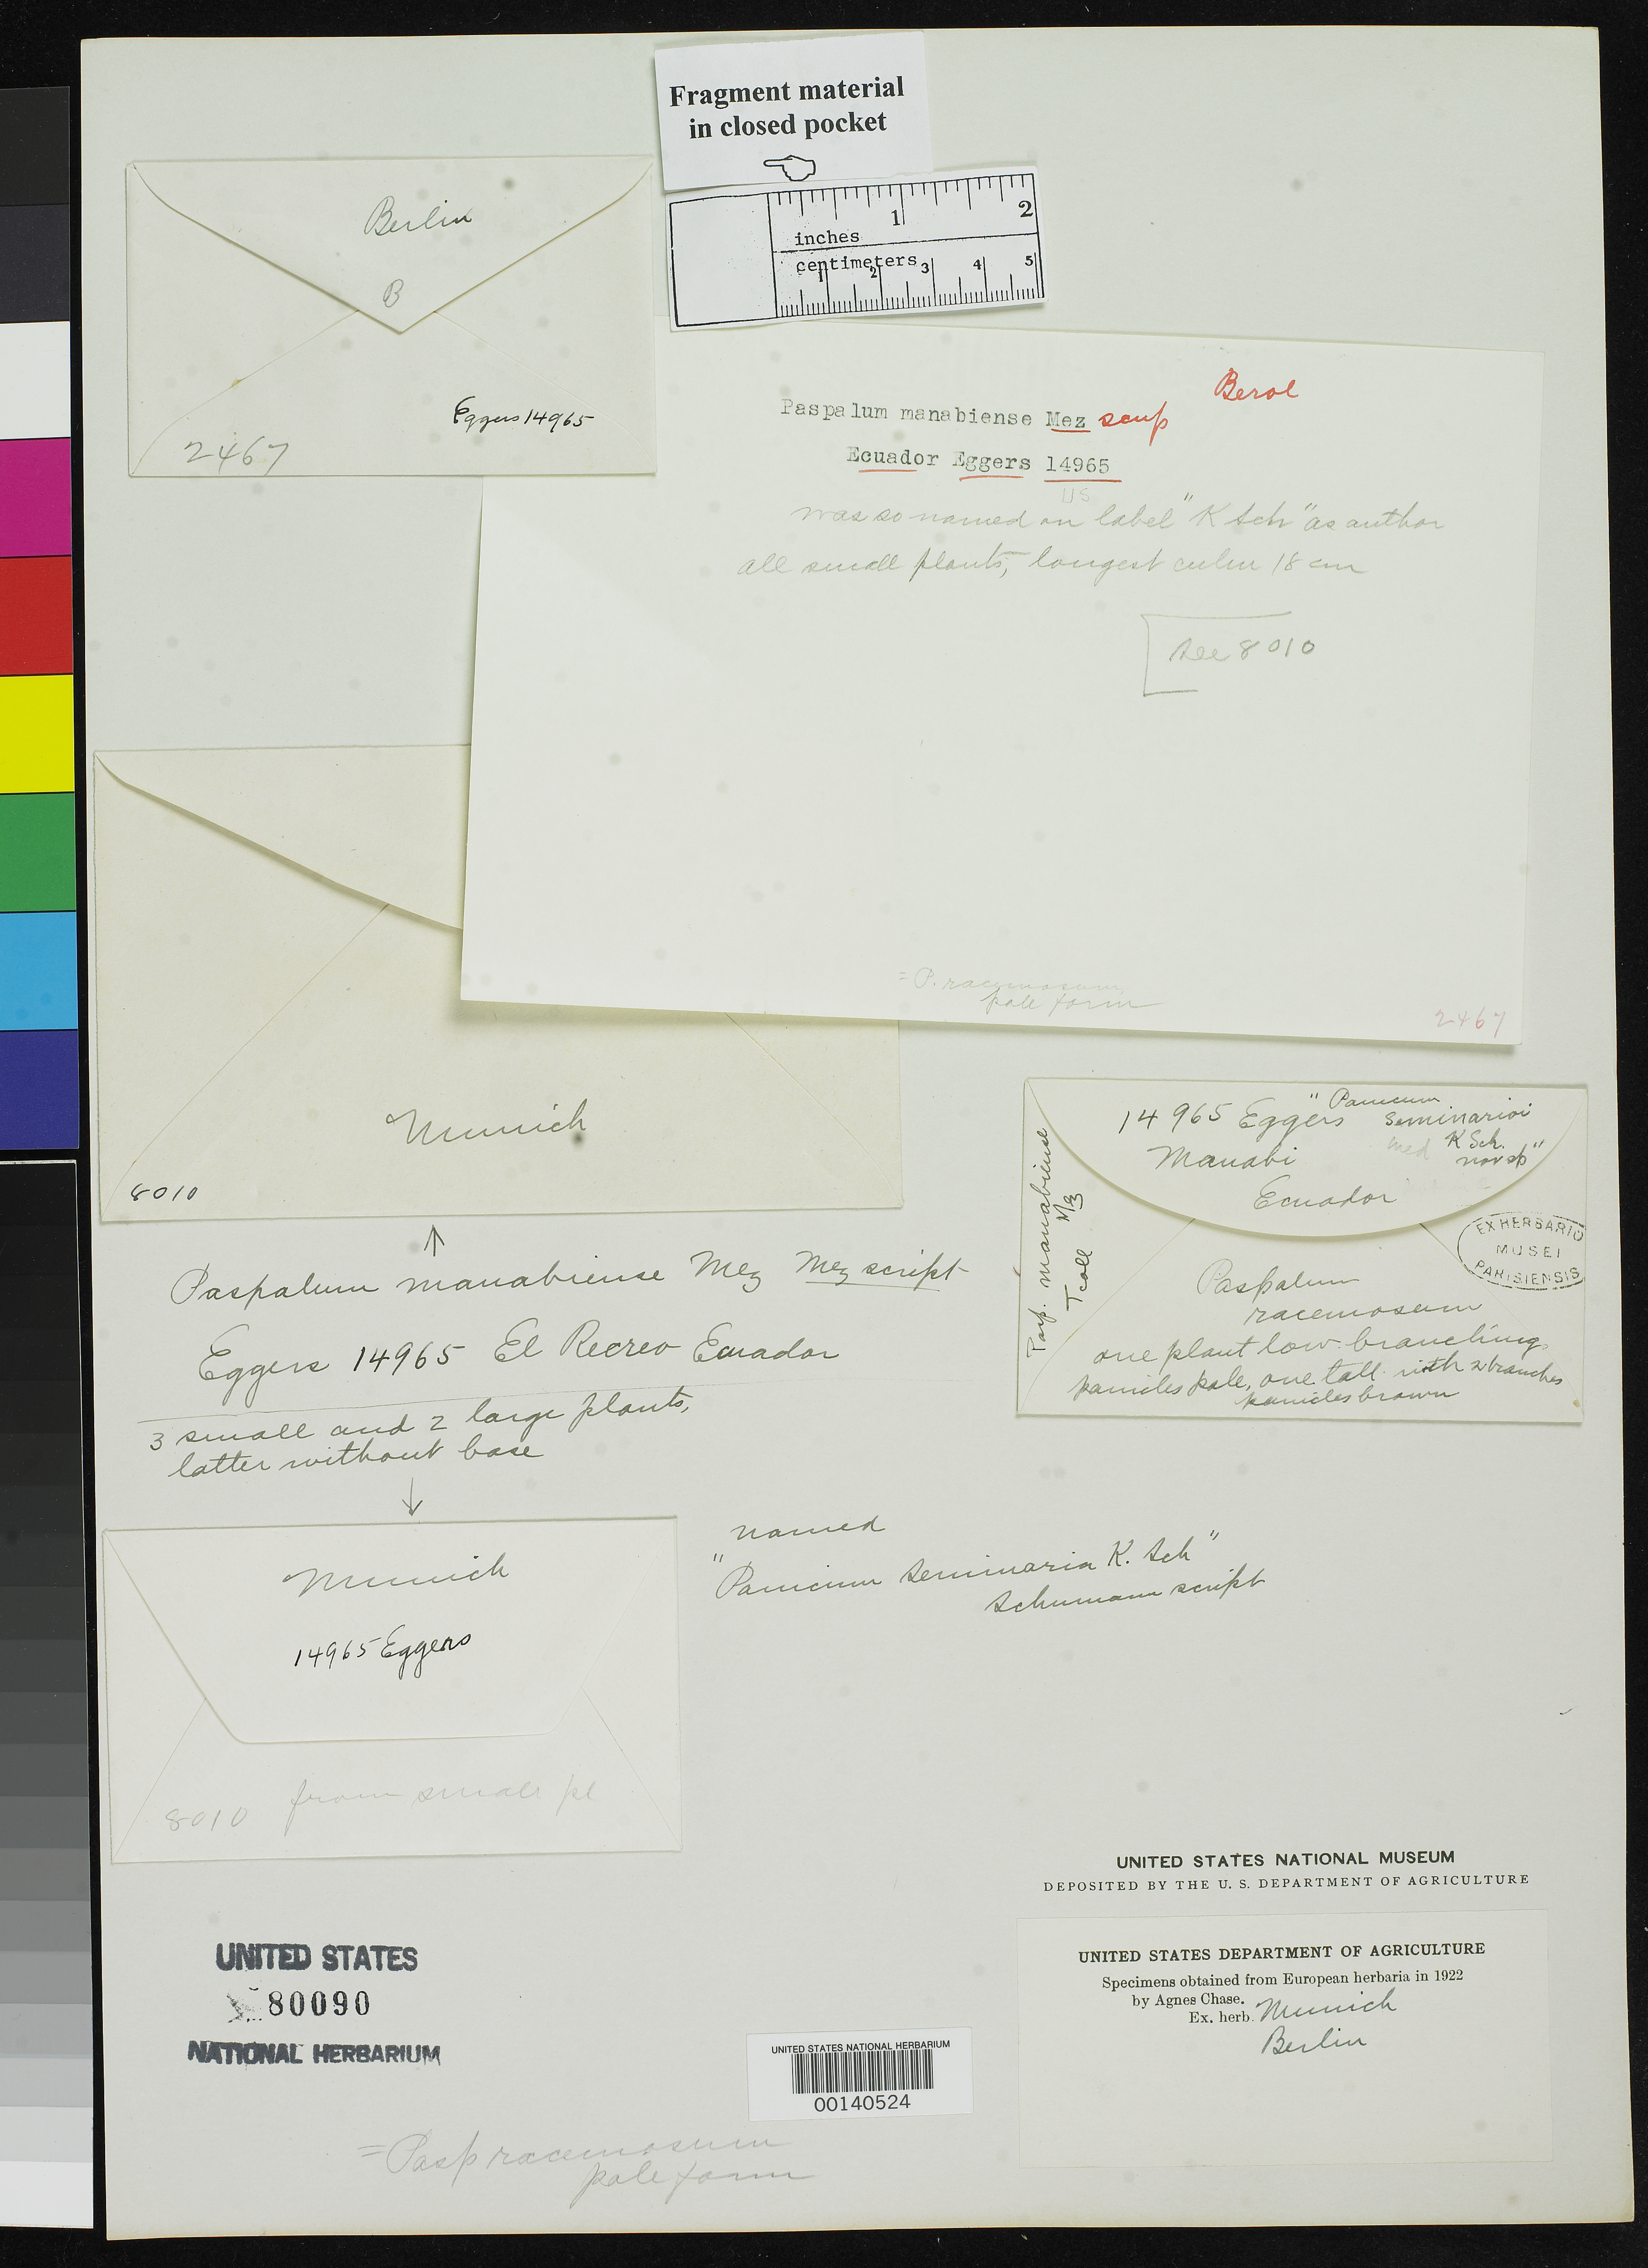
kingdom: Plantae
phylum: Tracheophyta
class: Liliopsida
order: Poales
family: Poaceae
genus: Paspalum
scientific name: Paspalum manabiense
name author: Mez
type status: Type Fragment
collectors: H. F. A. von Eggers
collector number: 14965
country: Ecuador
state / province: Manabí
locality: Near Hacienda El Ricreo.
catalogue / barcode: US 80090